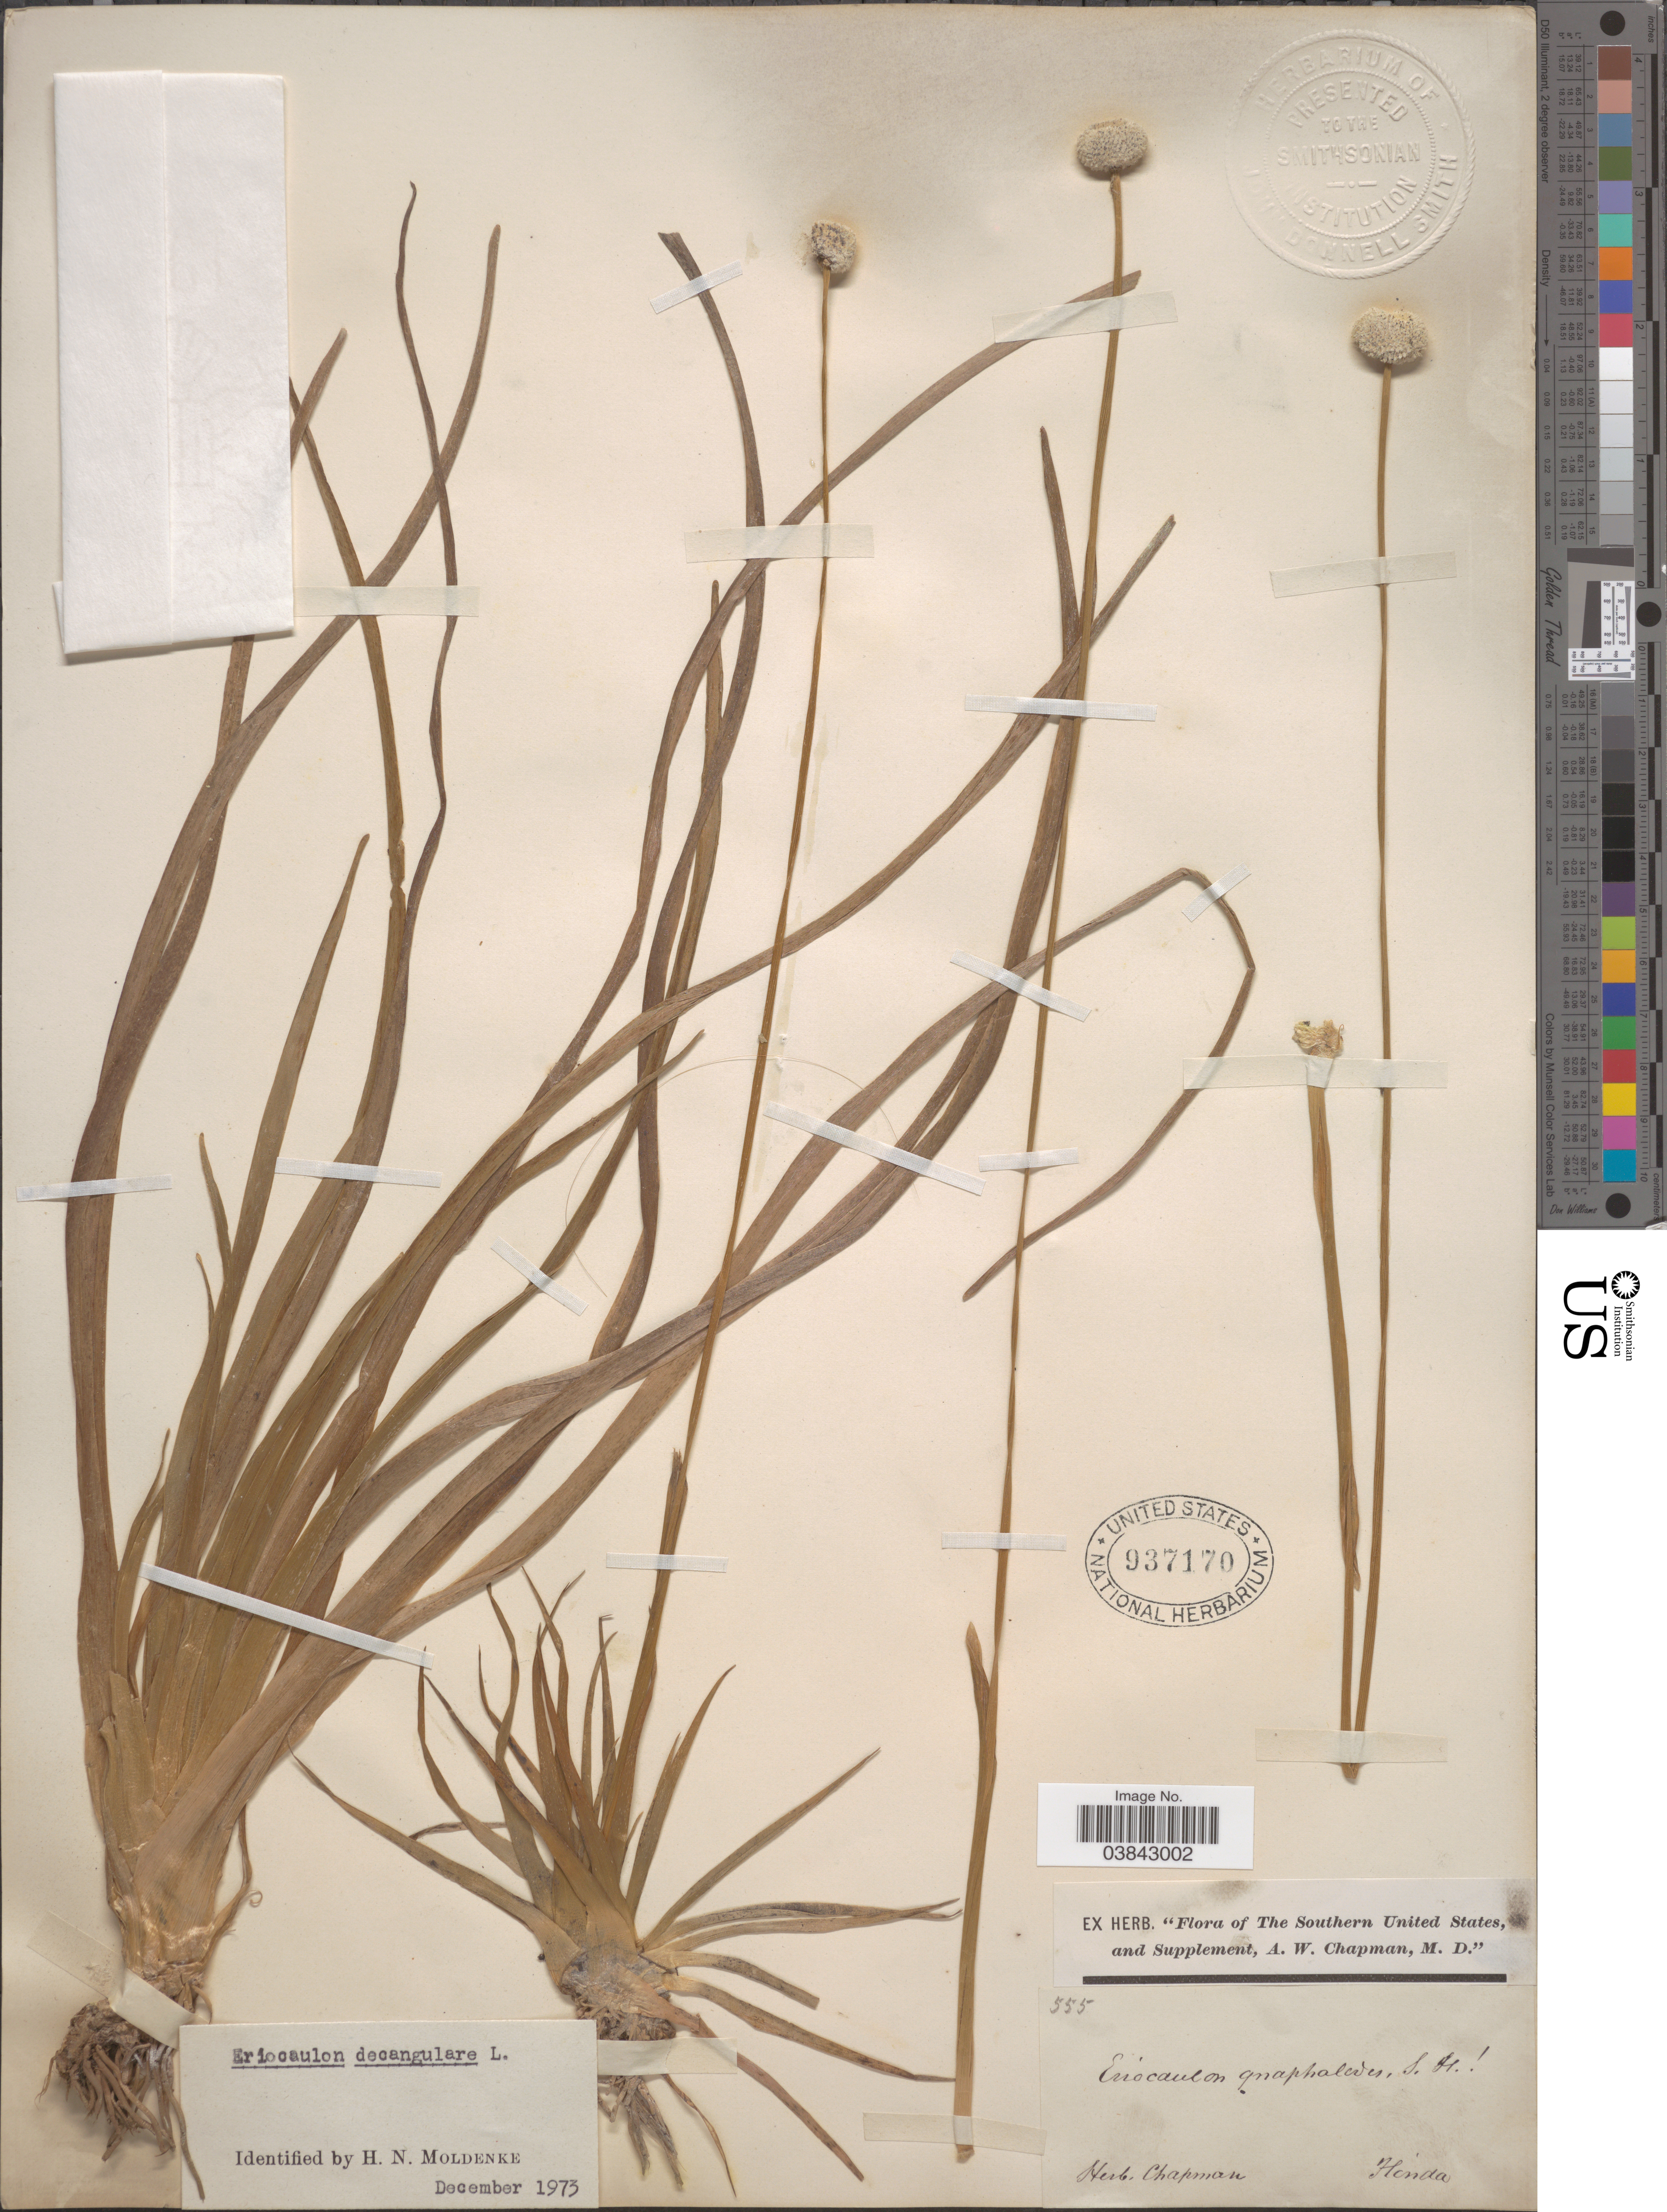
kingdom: Plantae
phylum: Tracheophyta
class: Liliopsida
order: Poales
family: Eriocaulaceae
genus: Eriocaulon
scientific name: Eriocaulon decangulare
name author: L.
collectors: ex herb. A.W. Chapman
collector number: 555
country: United States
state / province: Florida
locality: The Southern United States.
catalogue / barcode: US 937170